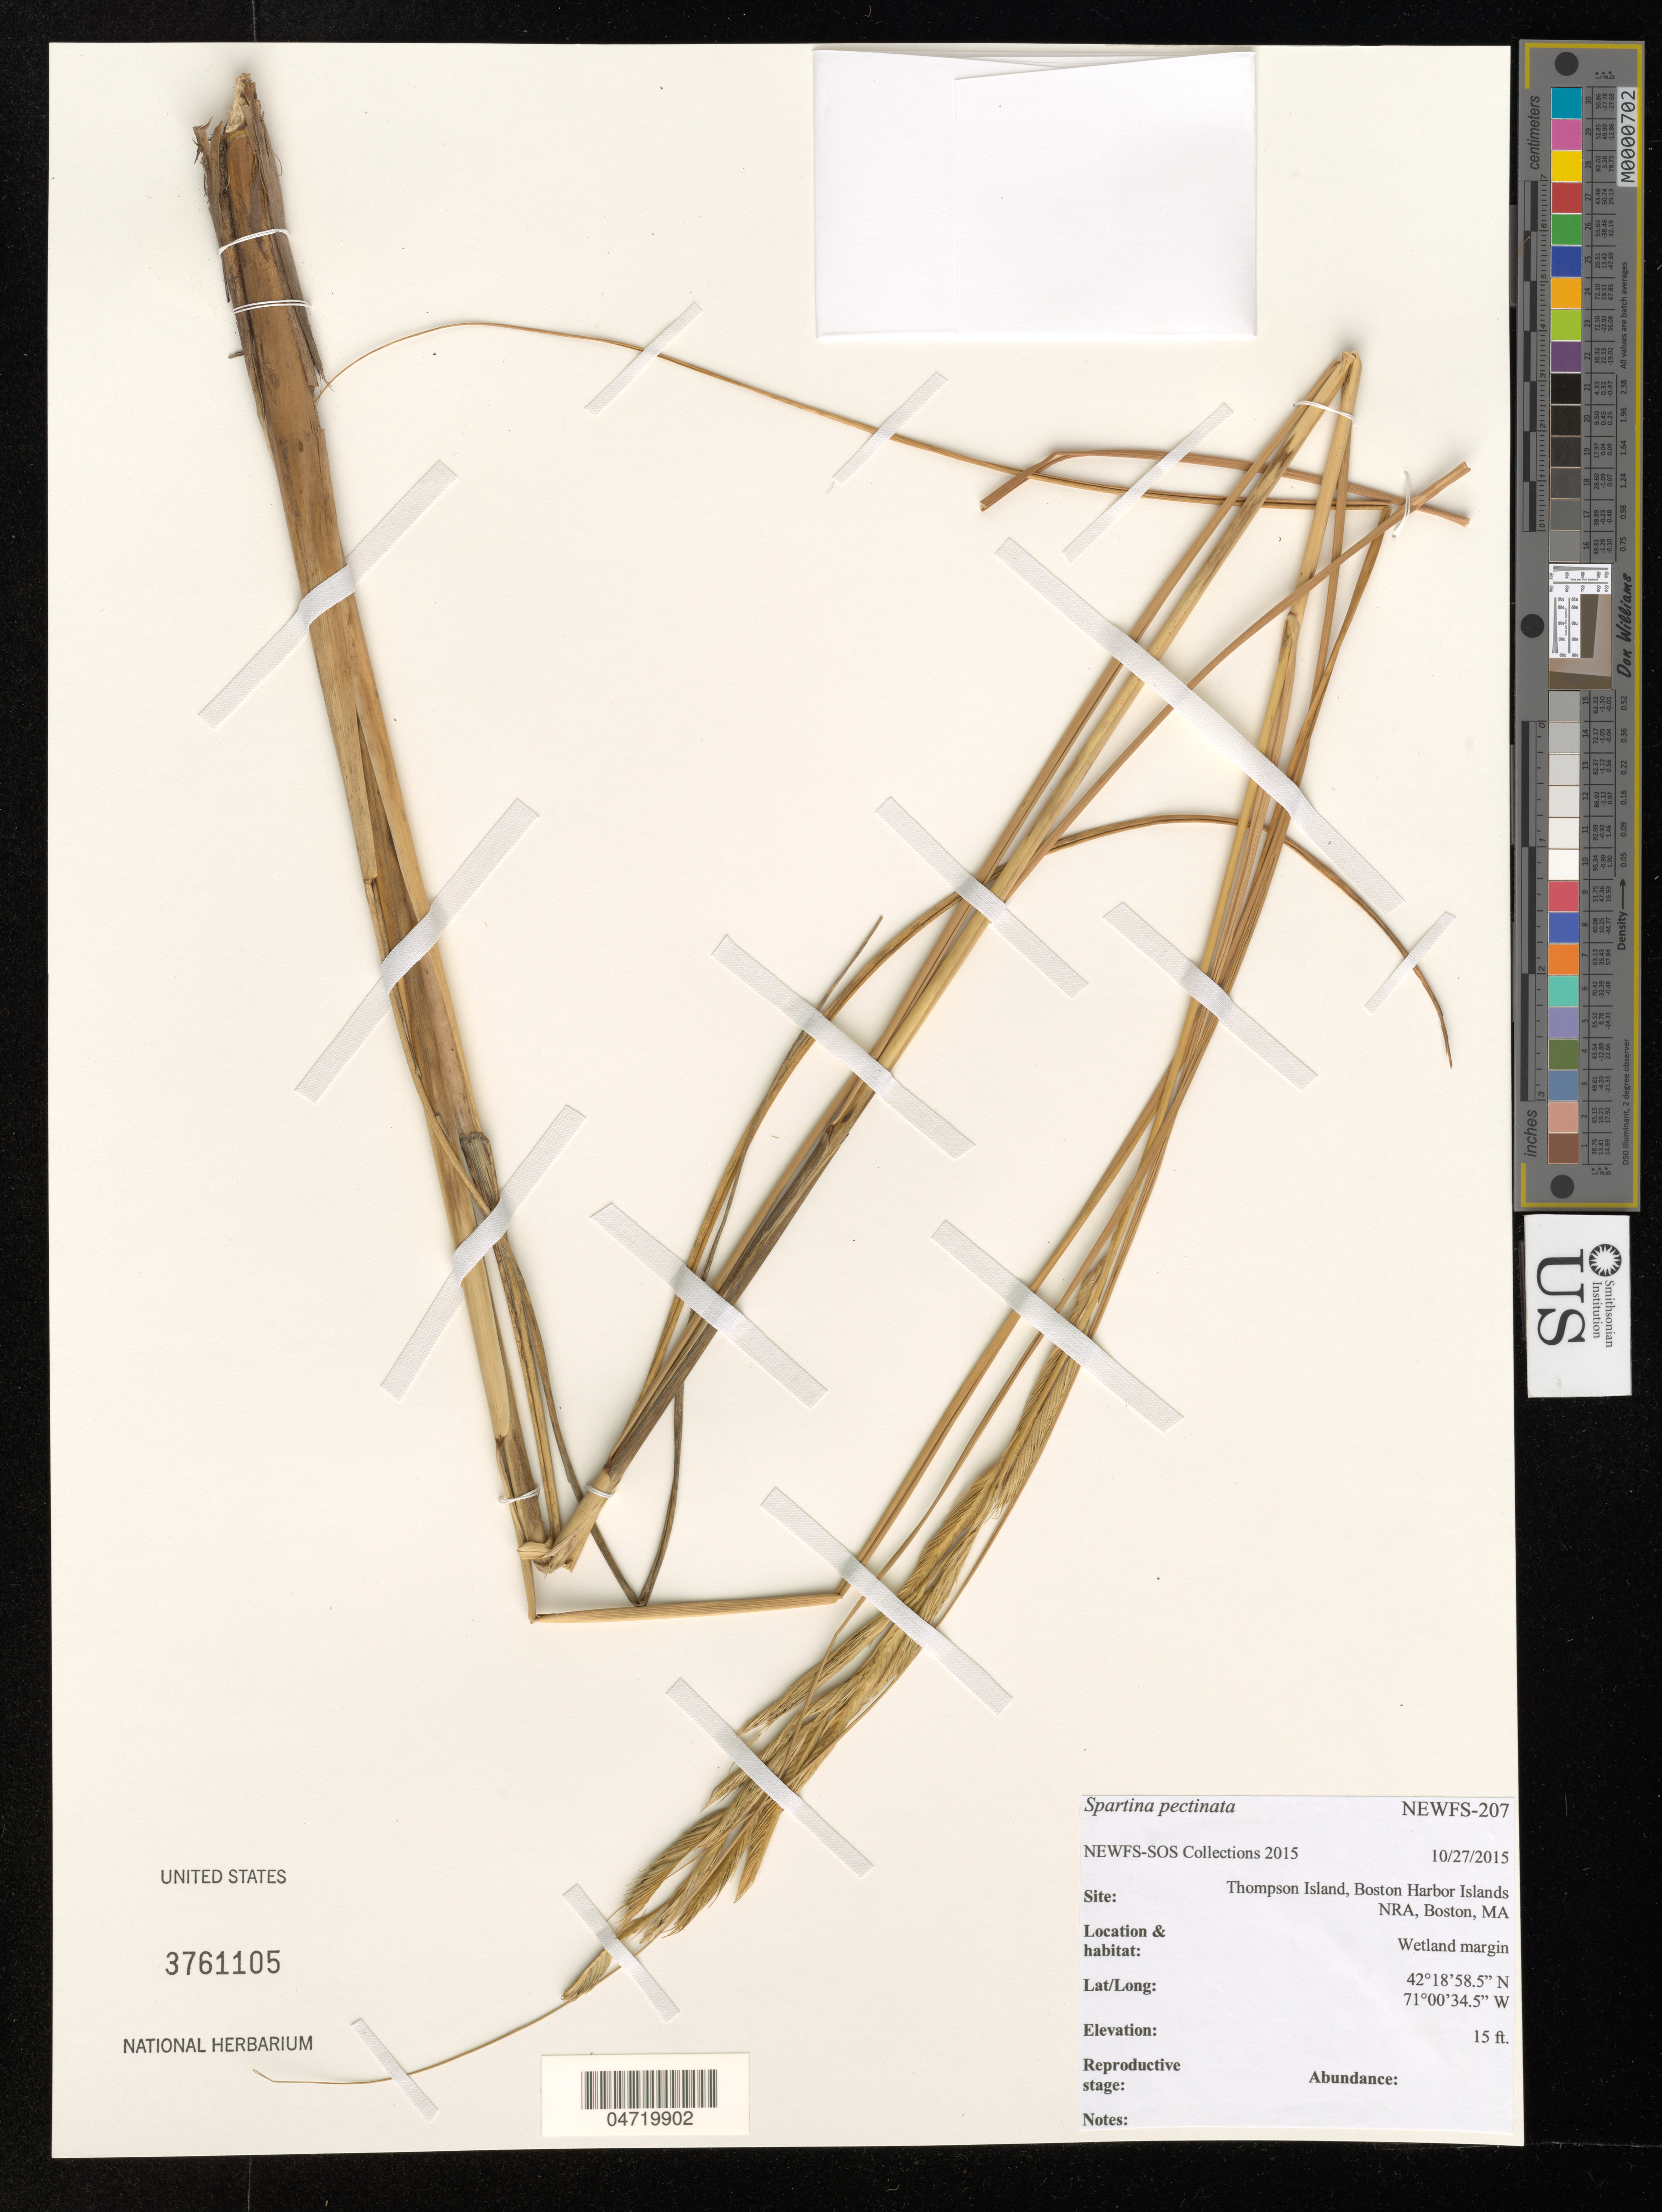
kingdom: Plantae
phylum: Tracheophyta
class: Liliopsida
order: Poales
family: Poaceae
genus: Spartina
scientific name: Spartina pectinata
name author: Link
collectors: NEWFS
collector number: NEWFS-207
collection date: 2015-10-27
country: United States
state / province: Massachusetts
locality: Site: Thompson Island, Boston Harbor Islands NRA, Boston, MA.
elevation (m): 5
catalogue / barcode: US 3761105